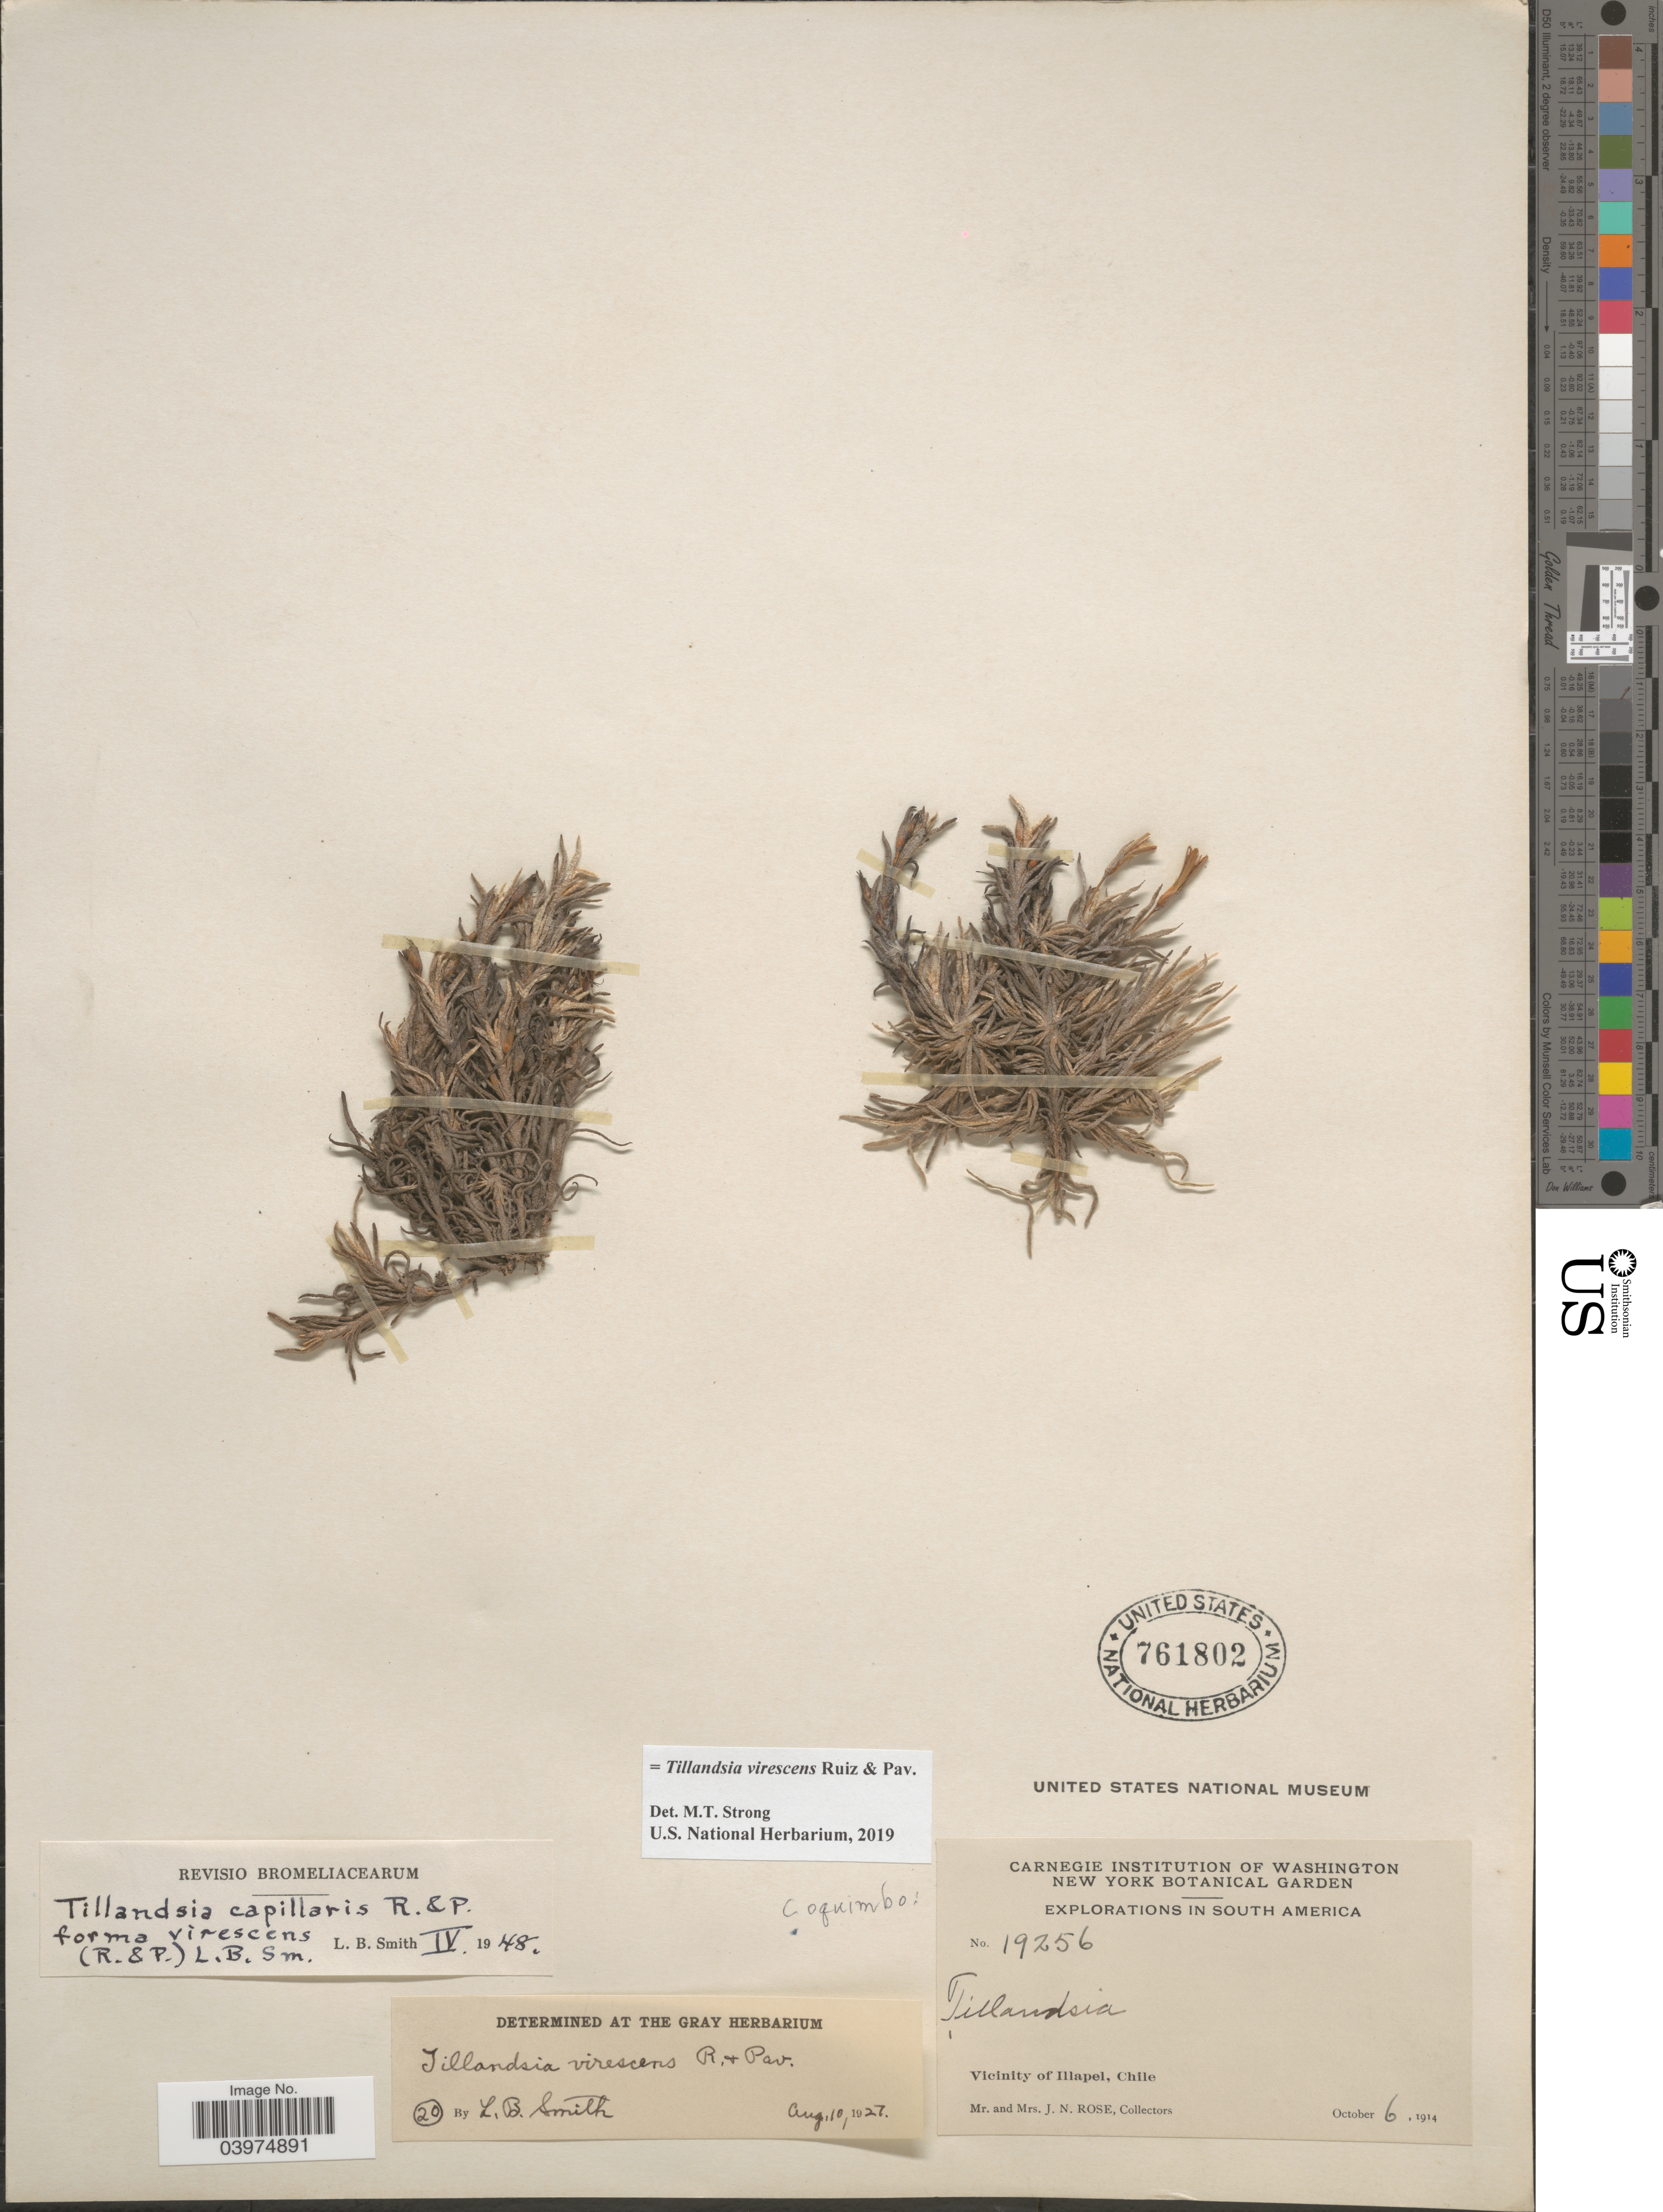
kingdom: Plantae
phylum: Tracheophyta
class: Liliopsida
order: Poales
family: Bromeliaceae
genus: Tillandsia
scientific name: Tillandsia virescens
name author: Ruiz & Pav.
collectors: J. N. Rose & L. B. Rose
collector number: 19256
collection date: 1914-10-06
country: Chile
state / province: Coquimbo (IV)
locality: Explorations in South America. Vicinity of Illapel.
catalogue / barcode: US 761802